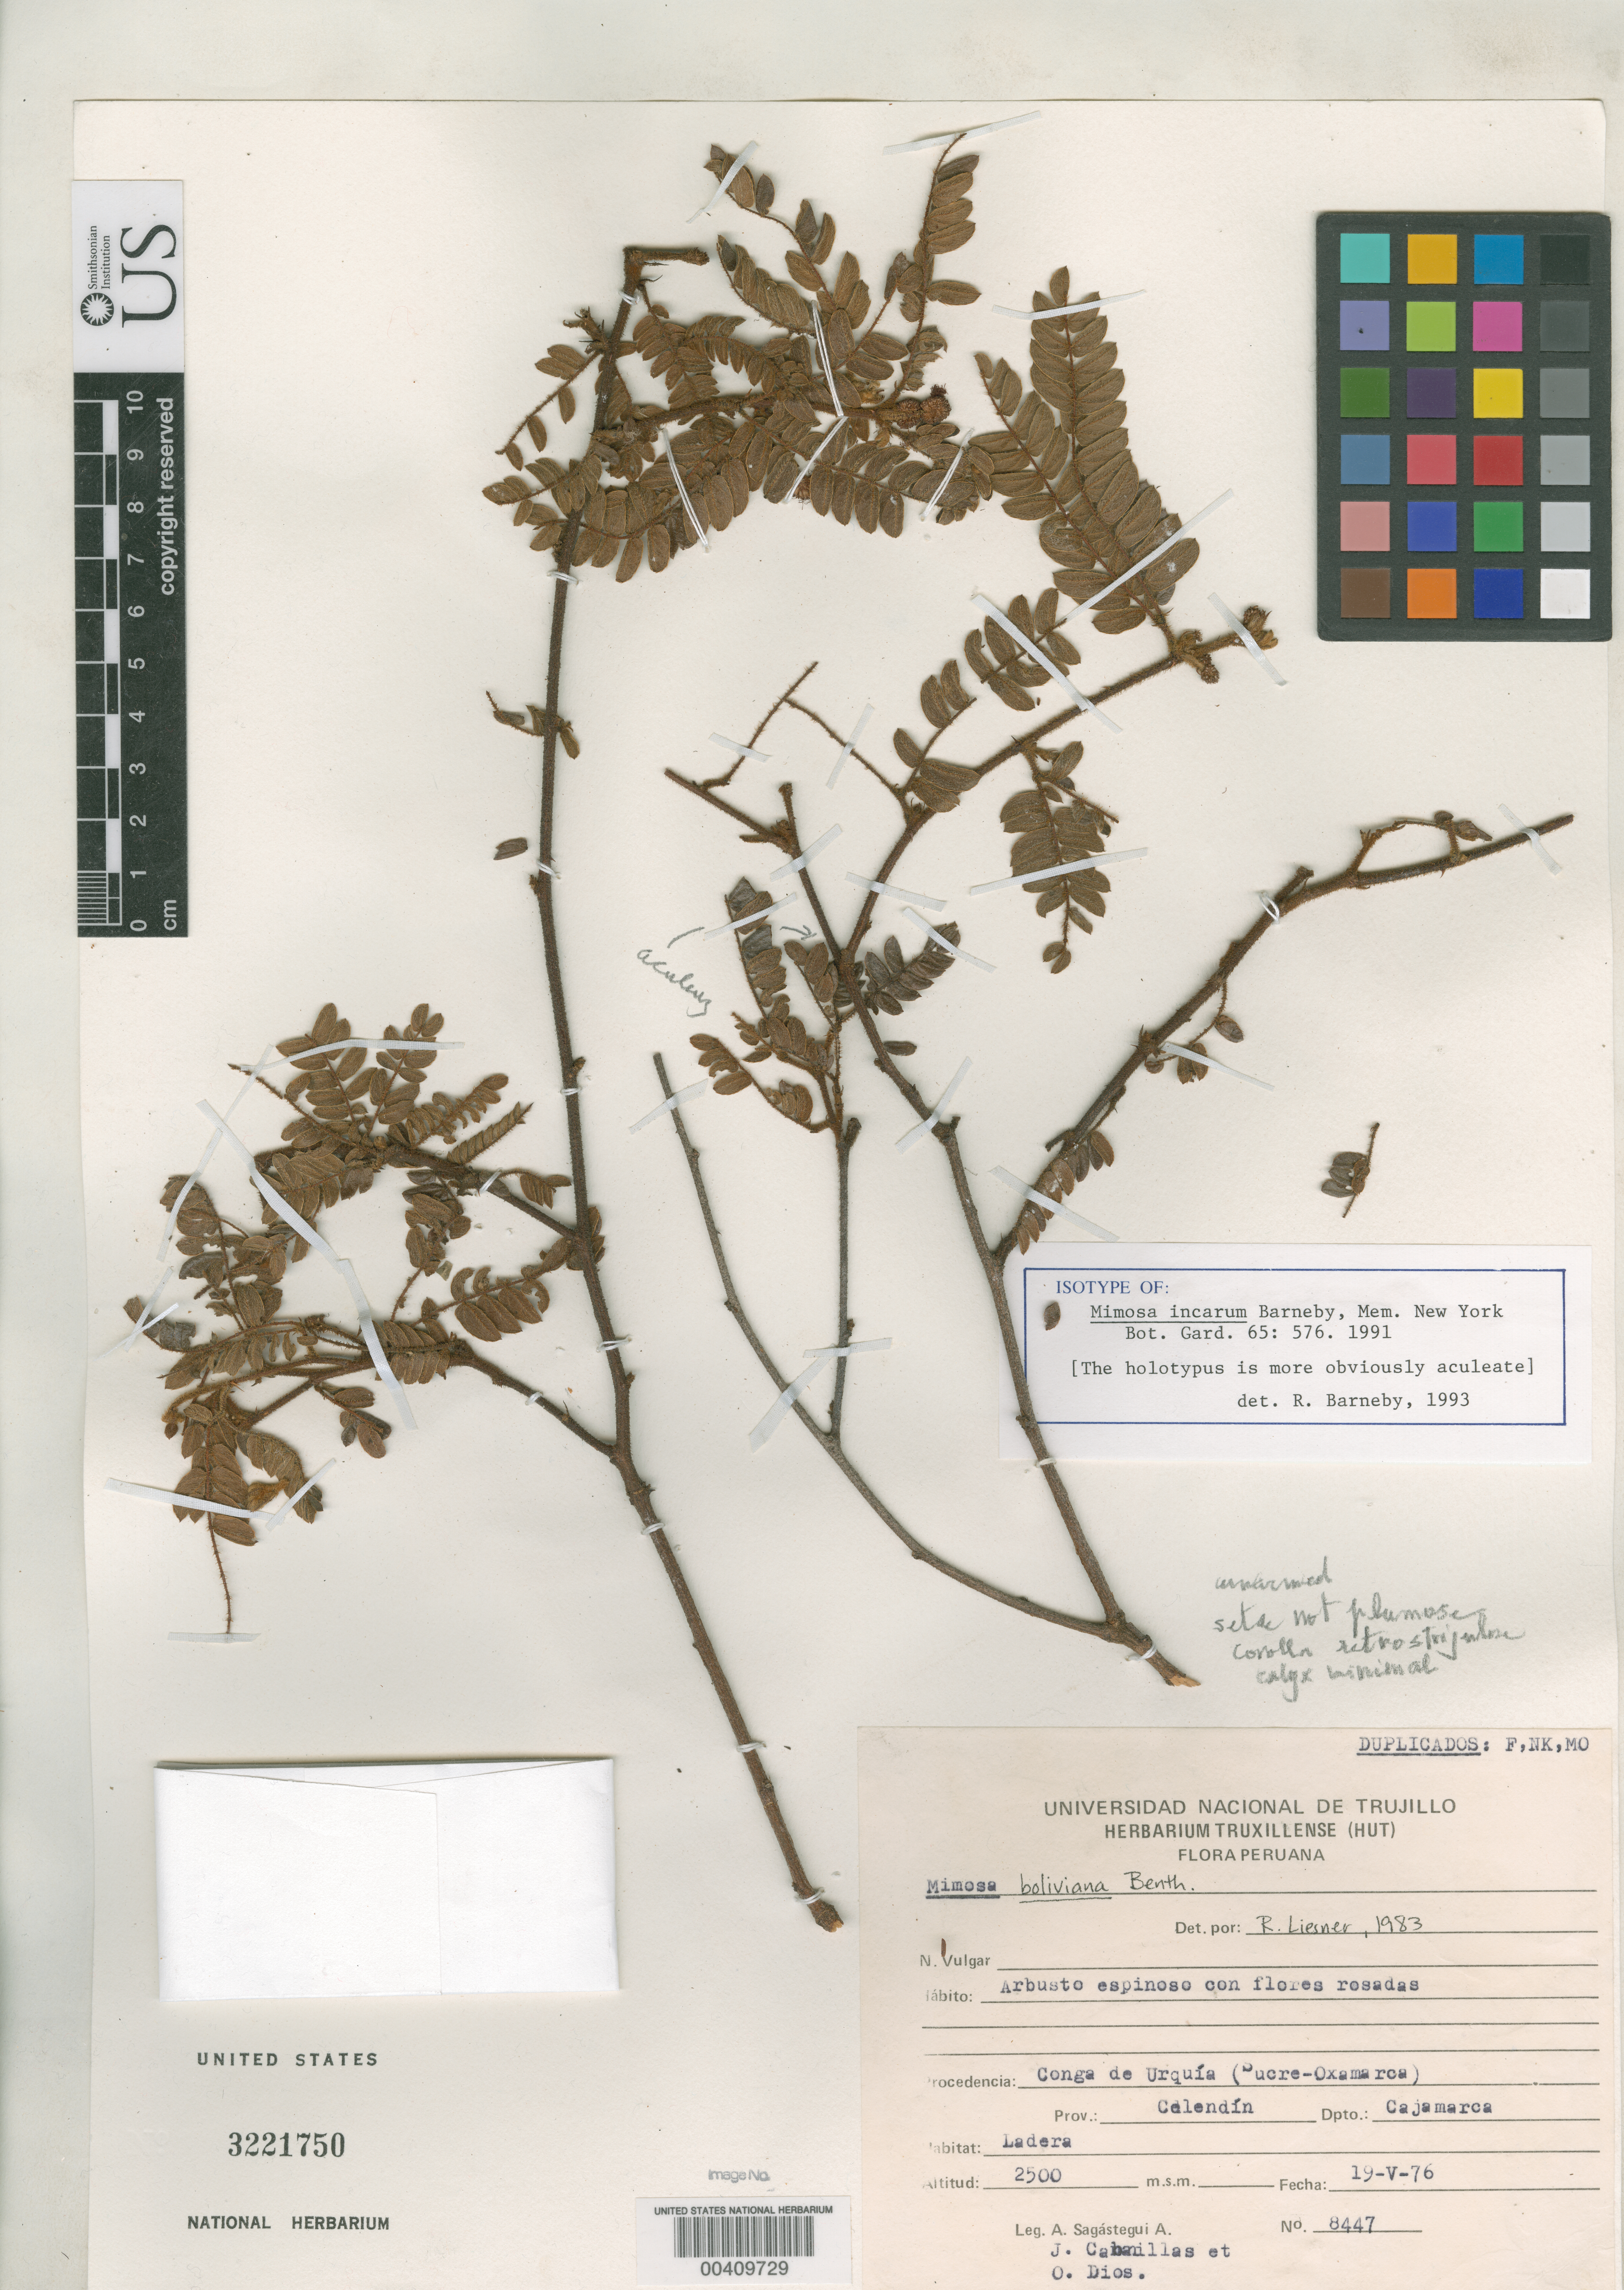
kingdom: Plantae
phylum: Tracheophyta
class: Magnoliopsida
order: Fabales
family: Fabaceae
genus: Mimosa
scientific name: Mimosa incarum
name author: Barneby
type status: Isotype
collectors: A. Sagástegui A., J. Cabanillas S. & O. Dios C.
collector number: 8447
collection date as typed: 19 May 1976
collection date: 1976-05-19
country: Peru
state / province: Cajamarca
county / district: Celendín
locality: Congo de Urquia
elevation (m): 2500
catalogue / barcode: US 3221750